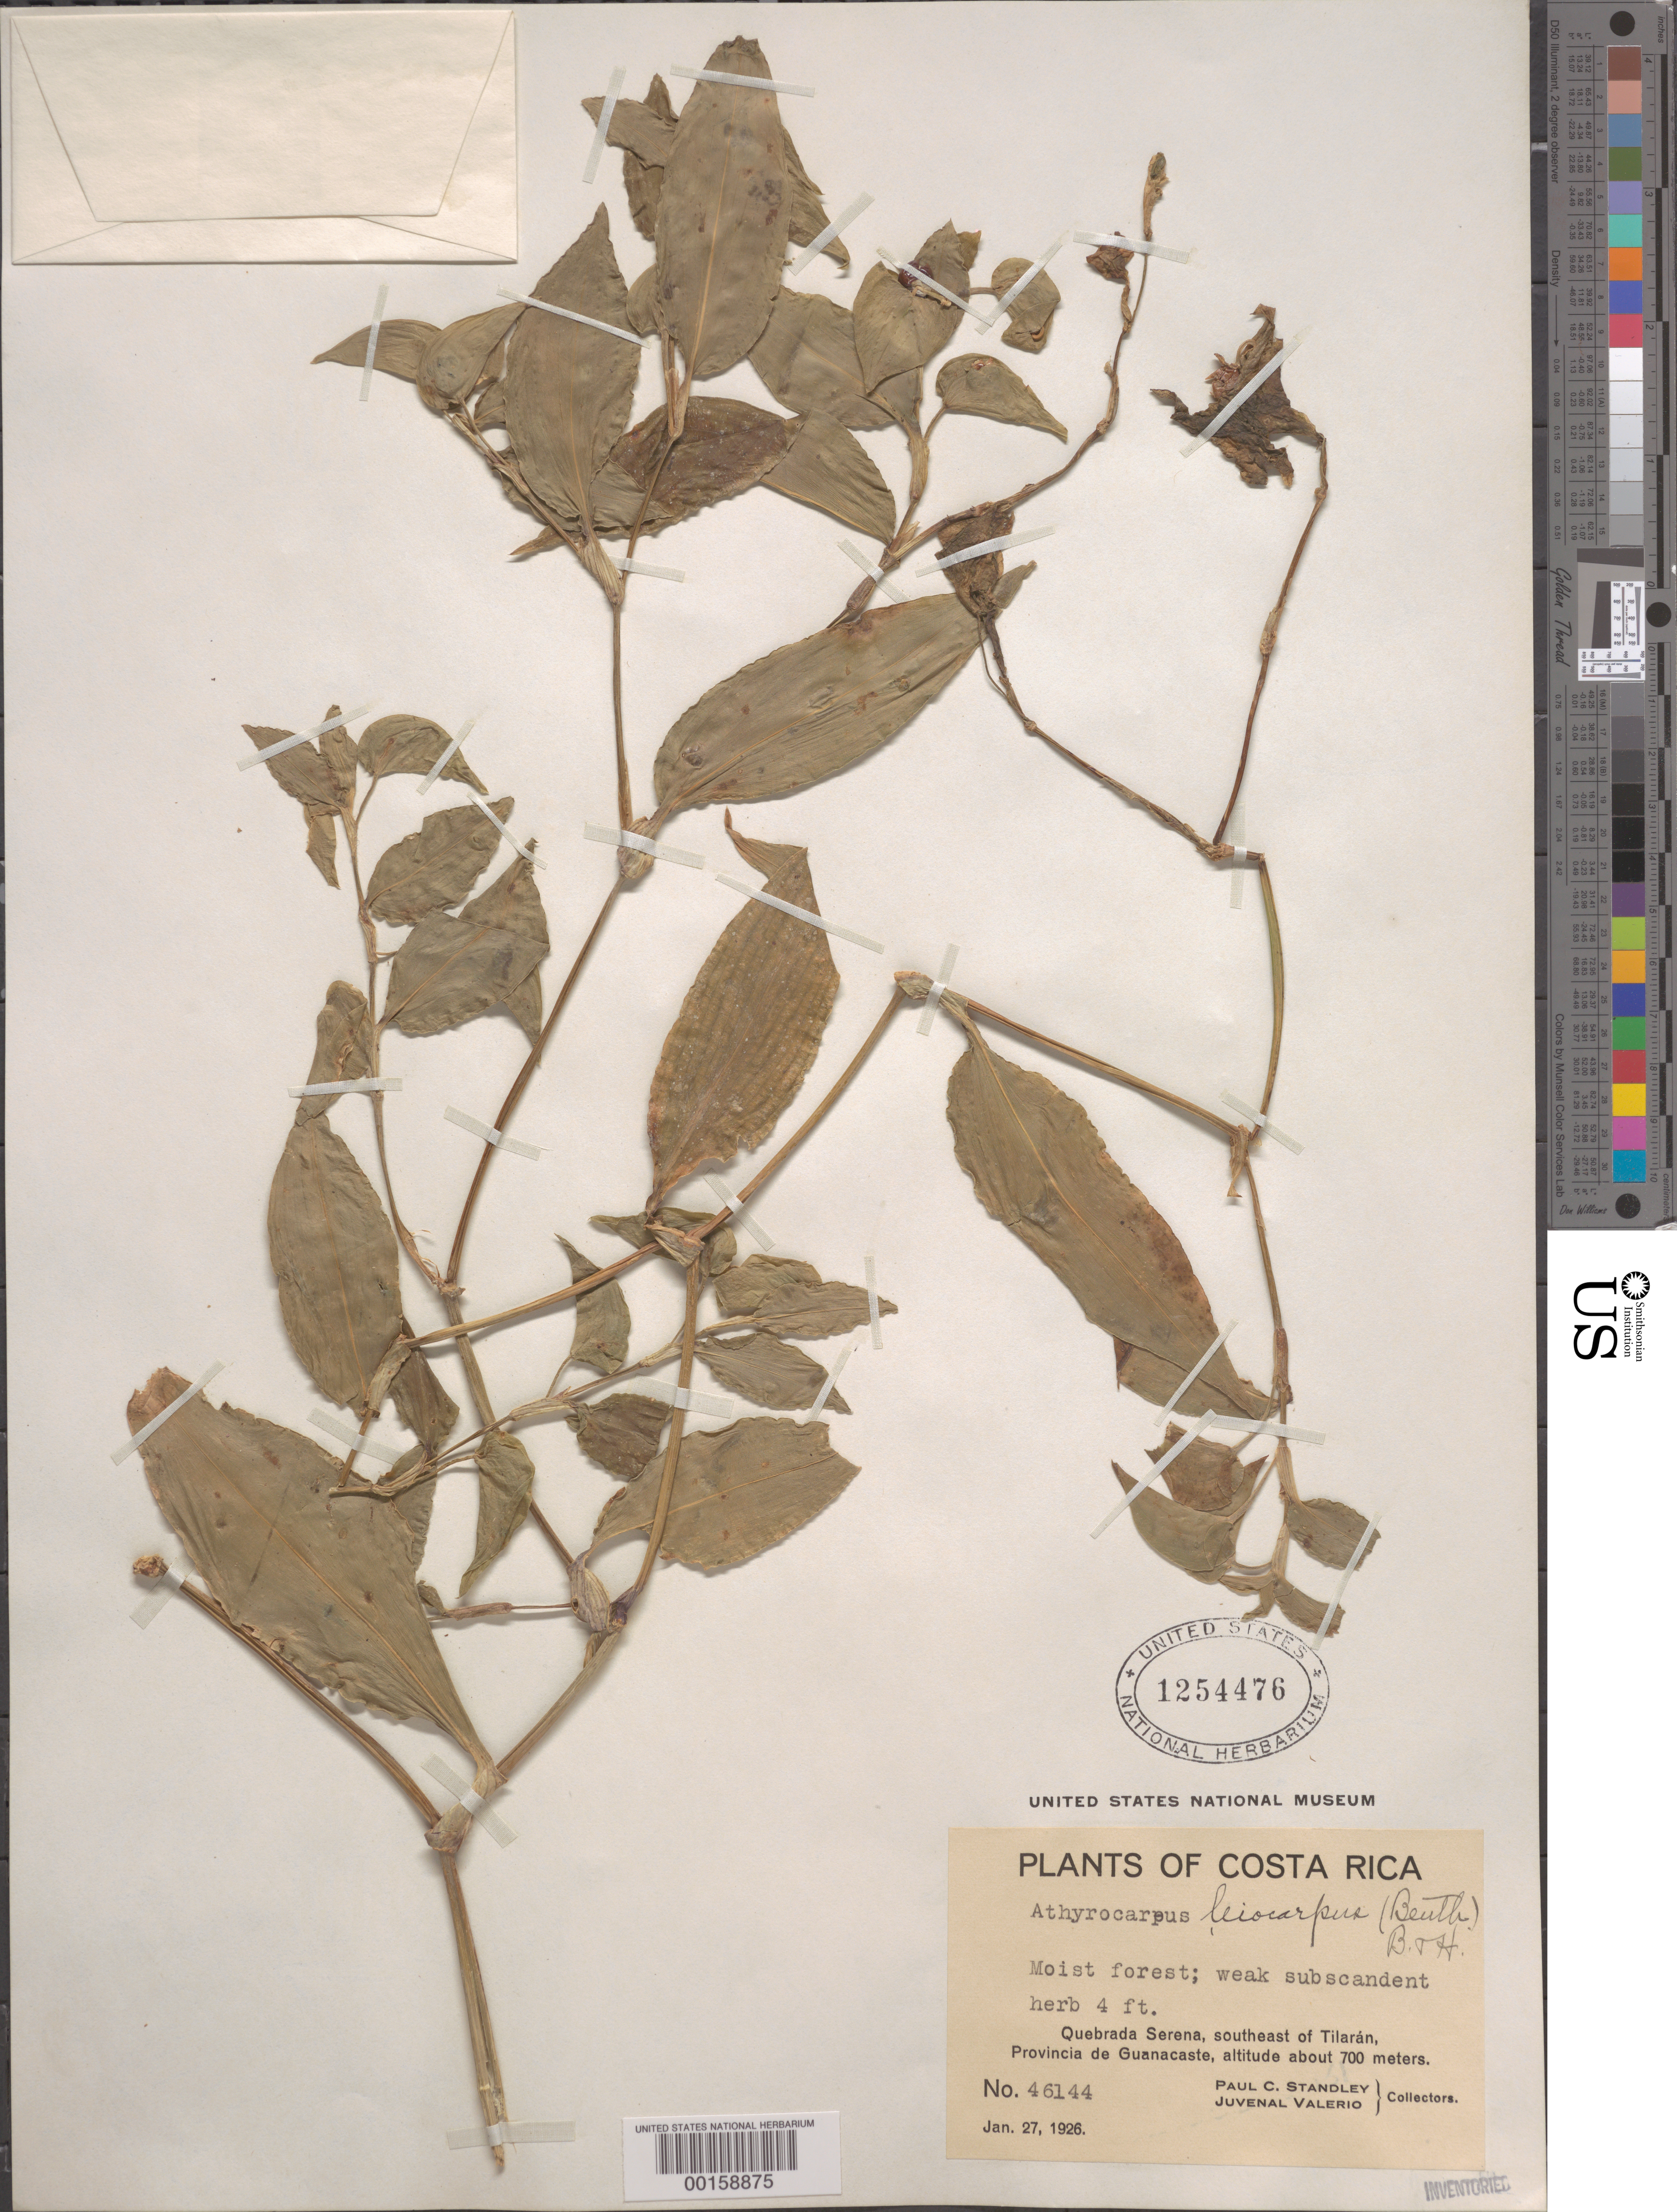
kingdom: Plantae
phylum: Tracheophyta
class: Liliopsida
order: Commelinales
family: Commelinaceae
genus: Commelina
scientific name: Commelina leiocarpa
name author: Benth.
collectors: P. C. Standley & J. Valerio R.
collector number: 46144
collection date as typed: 27 Jan 1926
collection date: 1926-01-27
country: Costa Rica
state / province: Guanacaste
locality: Quebrada serena, se of tilaran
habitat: Moist forest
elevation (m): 700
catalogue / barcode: US 1254476